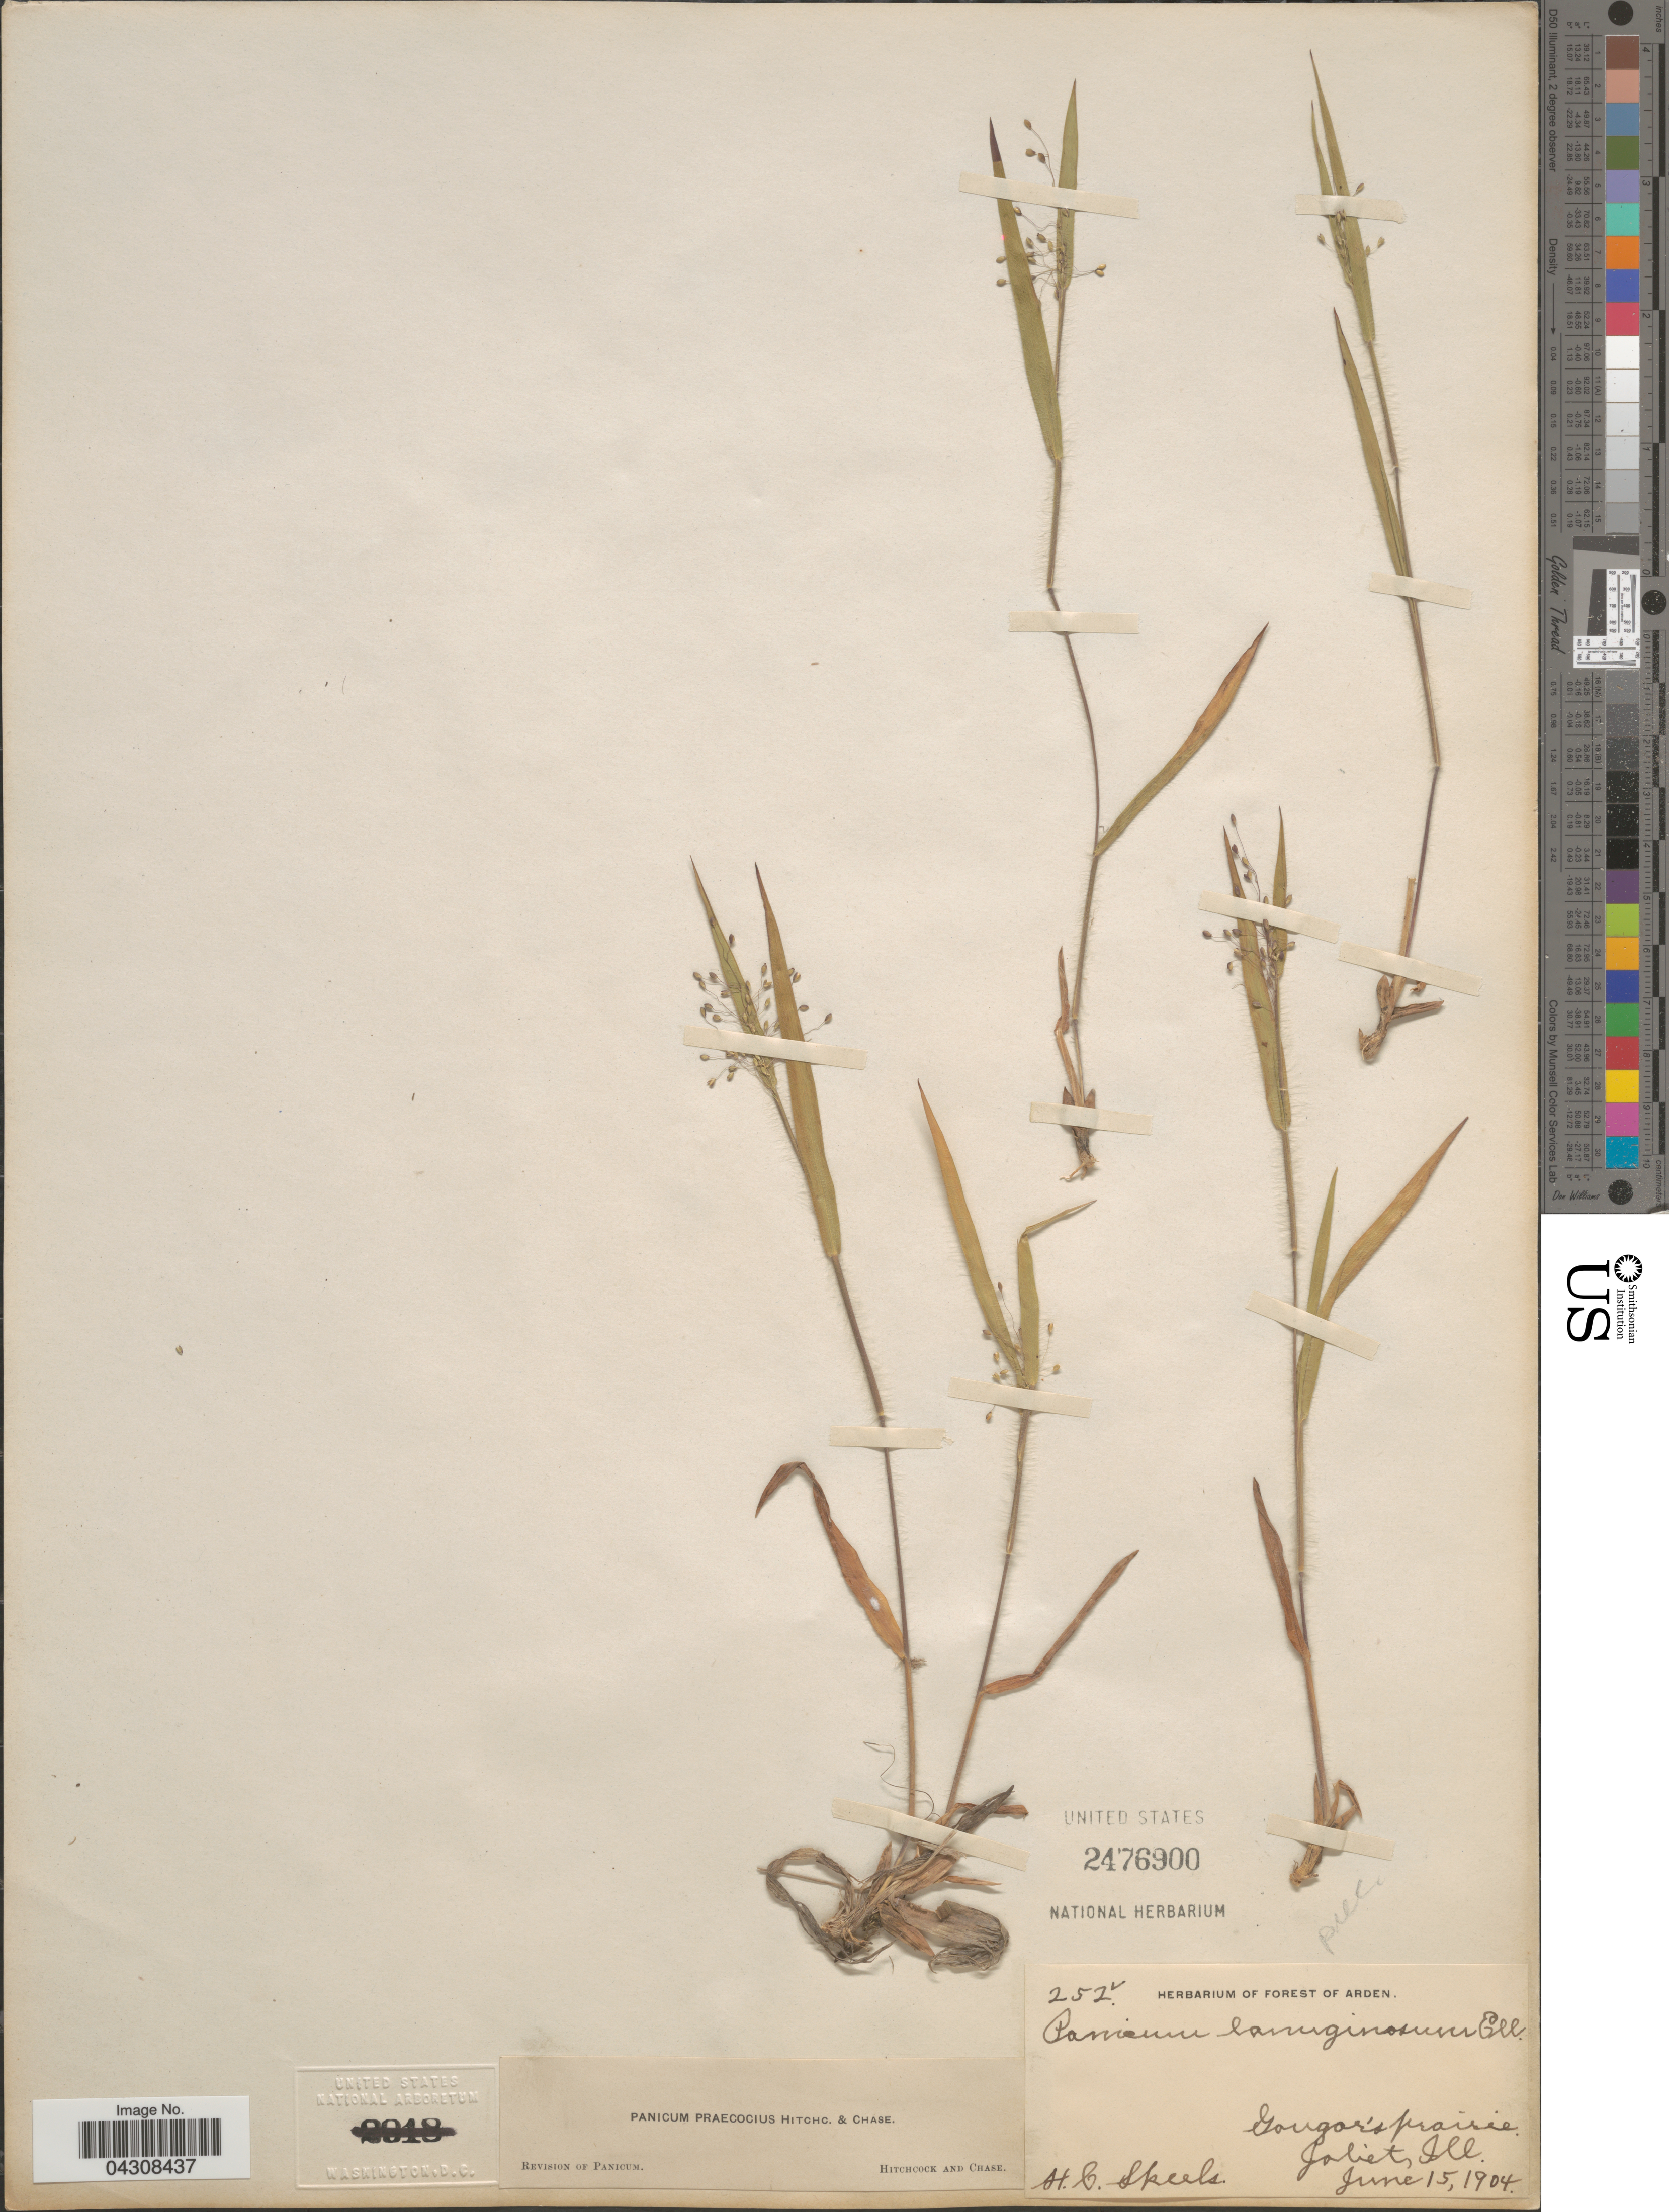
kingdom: Plantae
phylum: Tracheophyta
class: Liliopsida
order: Poales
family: Poaceae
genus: Dichanthelium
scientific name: Dichanthelium acuminatum var. acuminatum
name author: (Sw.) Gould & C.A. Clark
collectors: H. Skeels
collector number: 252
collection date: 1904-06-15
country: United States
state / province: Illinois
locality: Gougar's prairie. Joliet.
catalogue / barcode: US 2476900